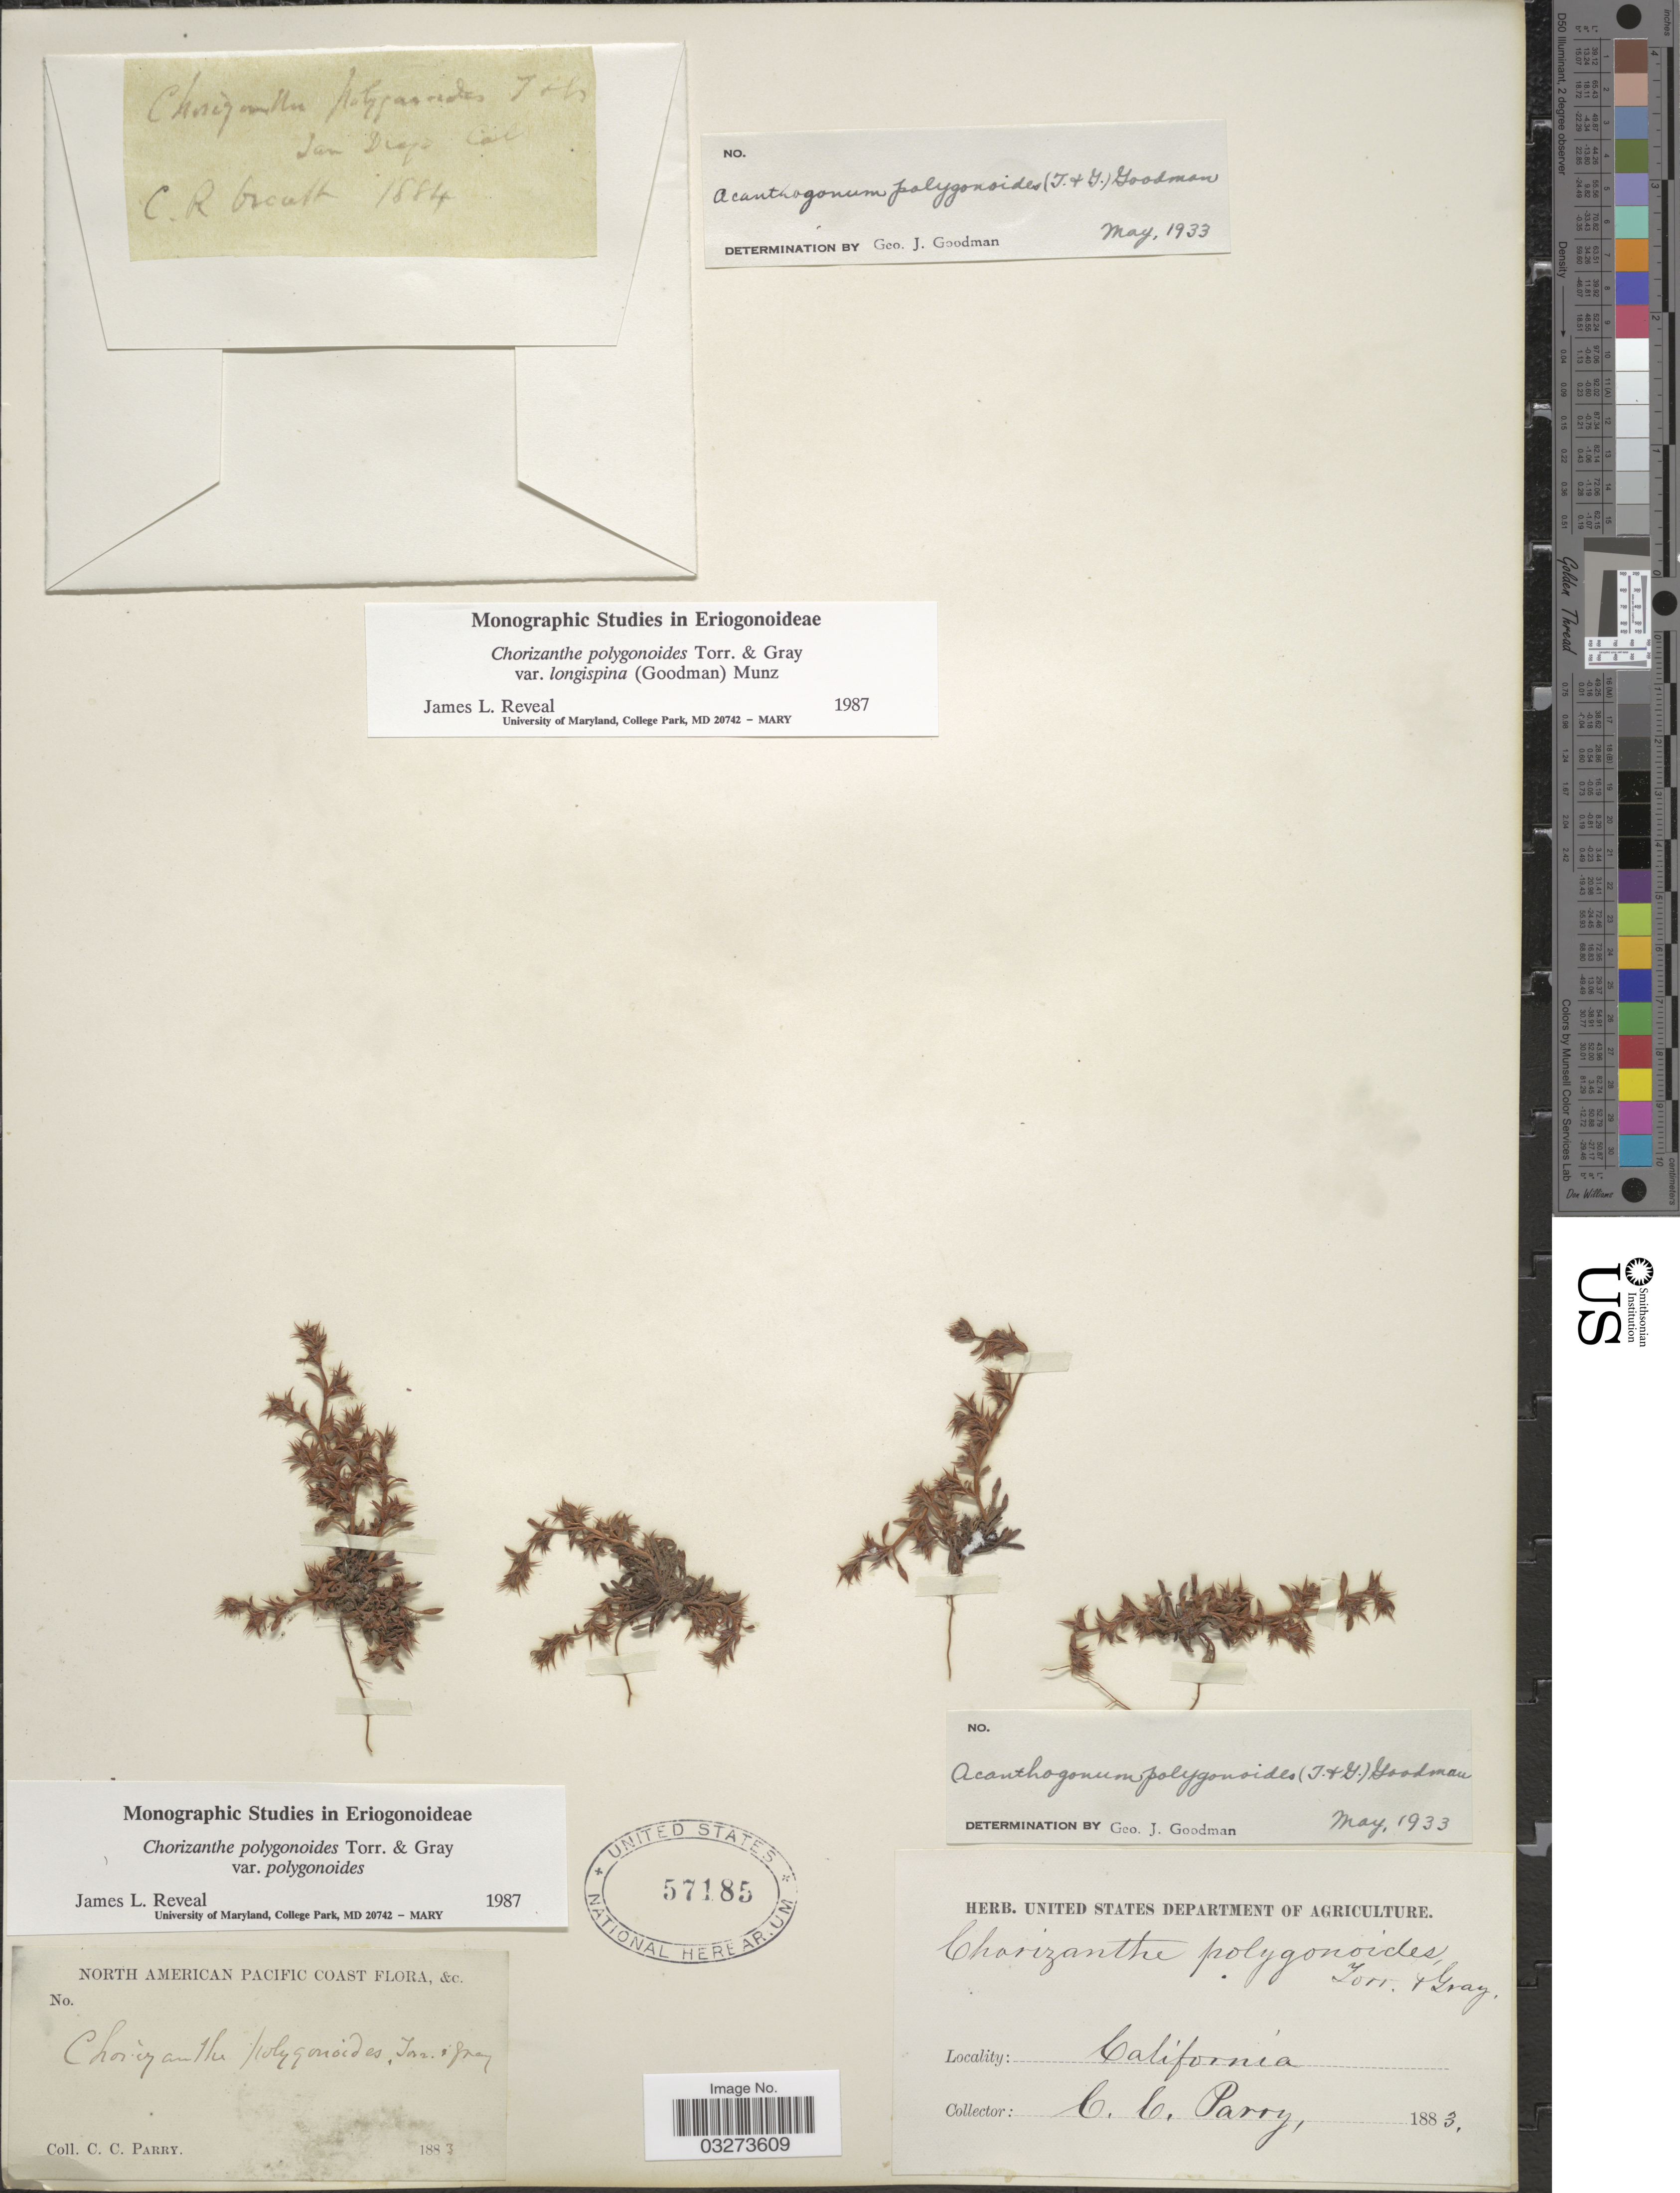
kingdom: Plantae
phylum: Tracheophyta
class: Magnoliopsida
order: Caryophyllales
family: Polygonaceae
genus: Chorizanthe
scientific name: Chorizanthe polygonoides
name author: Torr. & A. Gray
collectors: C. C. Parry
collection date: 1883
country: United States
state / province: California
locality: North American Pacific Coast, &c.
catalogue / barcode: US 57185